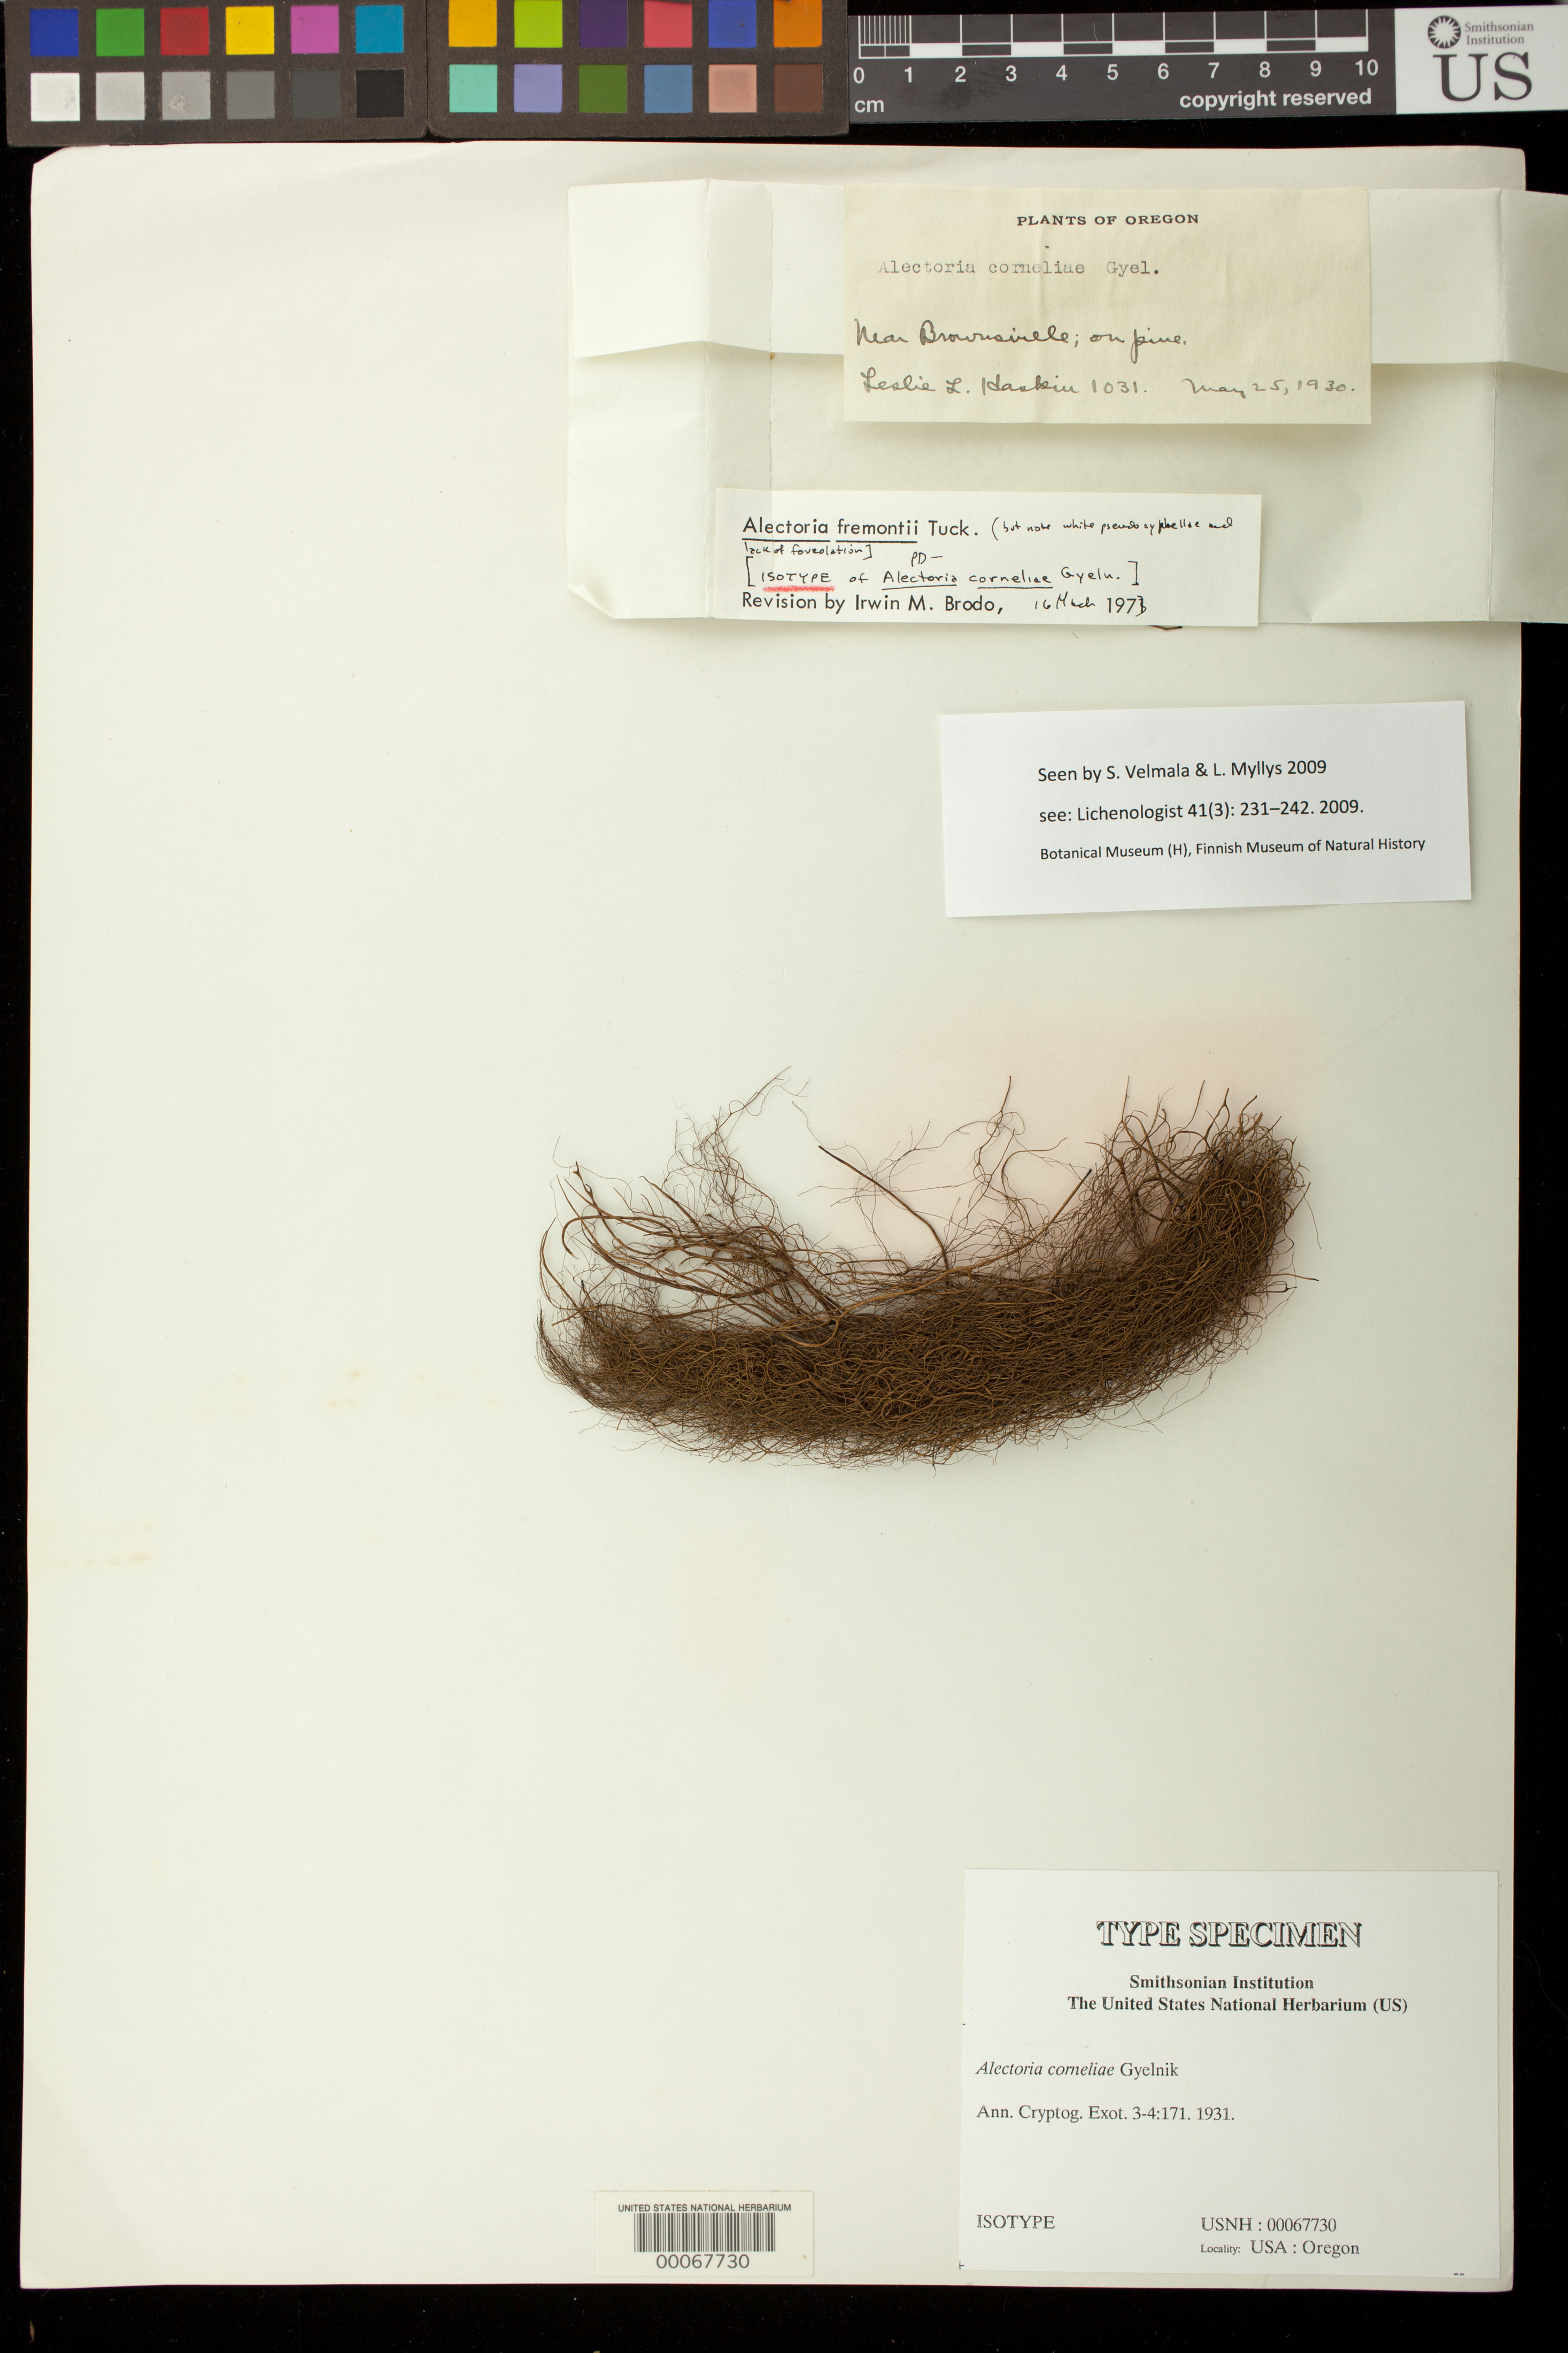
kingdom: Fungi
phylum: Ascomycota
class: Lecanoromycetes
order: Lecanorales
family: Parmeliaceae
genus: Alectoria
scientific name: Alectoria corneliae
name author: Gyeln.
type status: Isotype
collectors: L. Haskin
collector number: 1031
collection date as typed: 25 May 1930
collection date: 1930-05-25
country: United States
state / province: Oregon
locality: Near Brownsville.